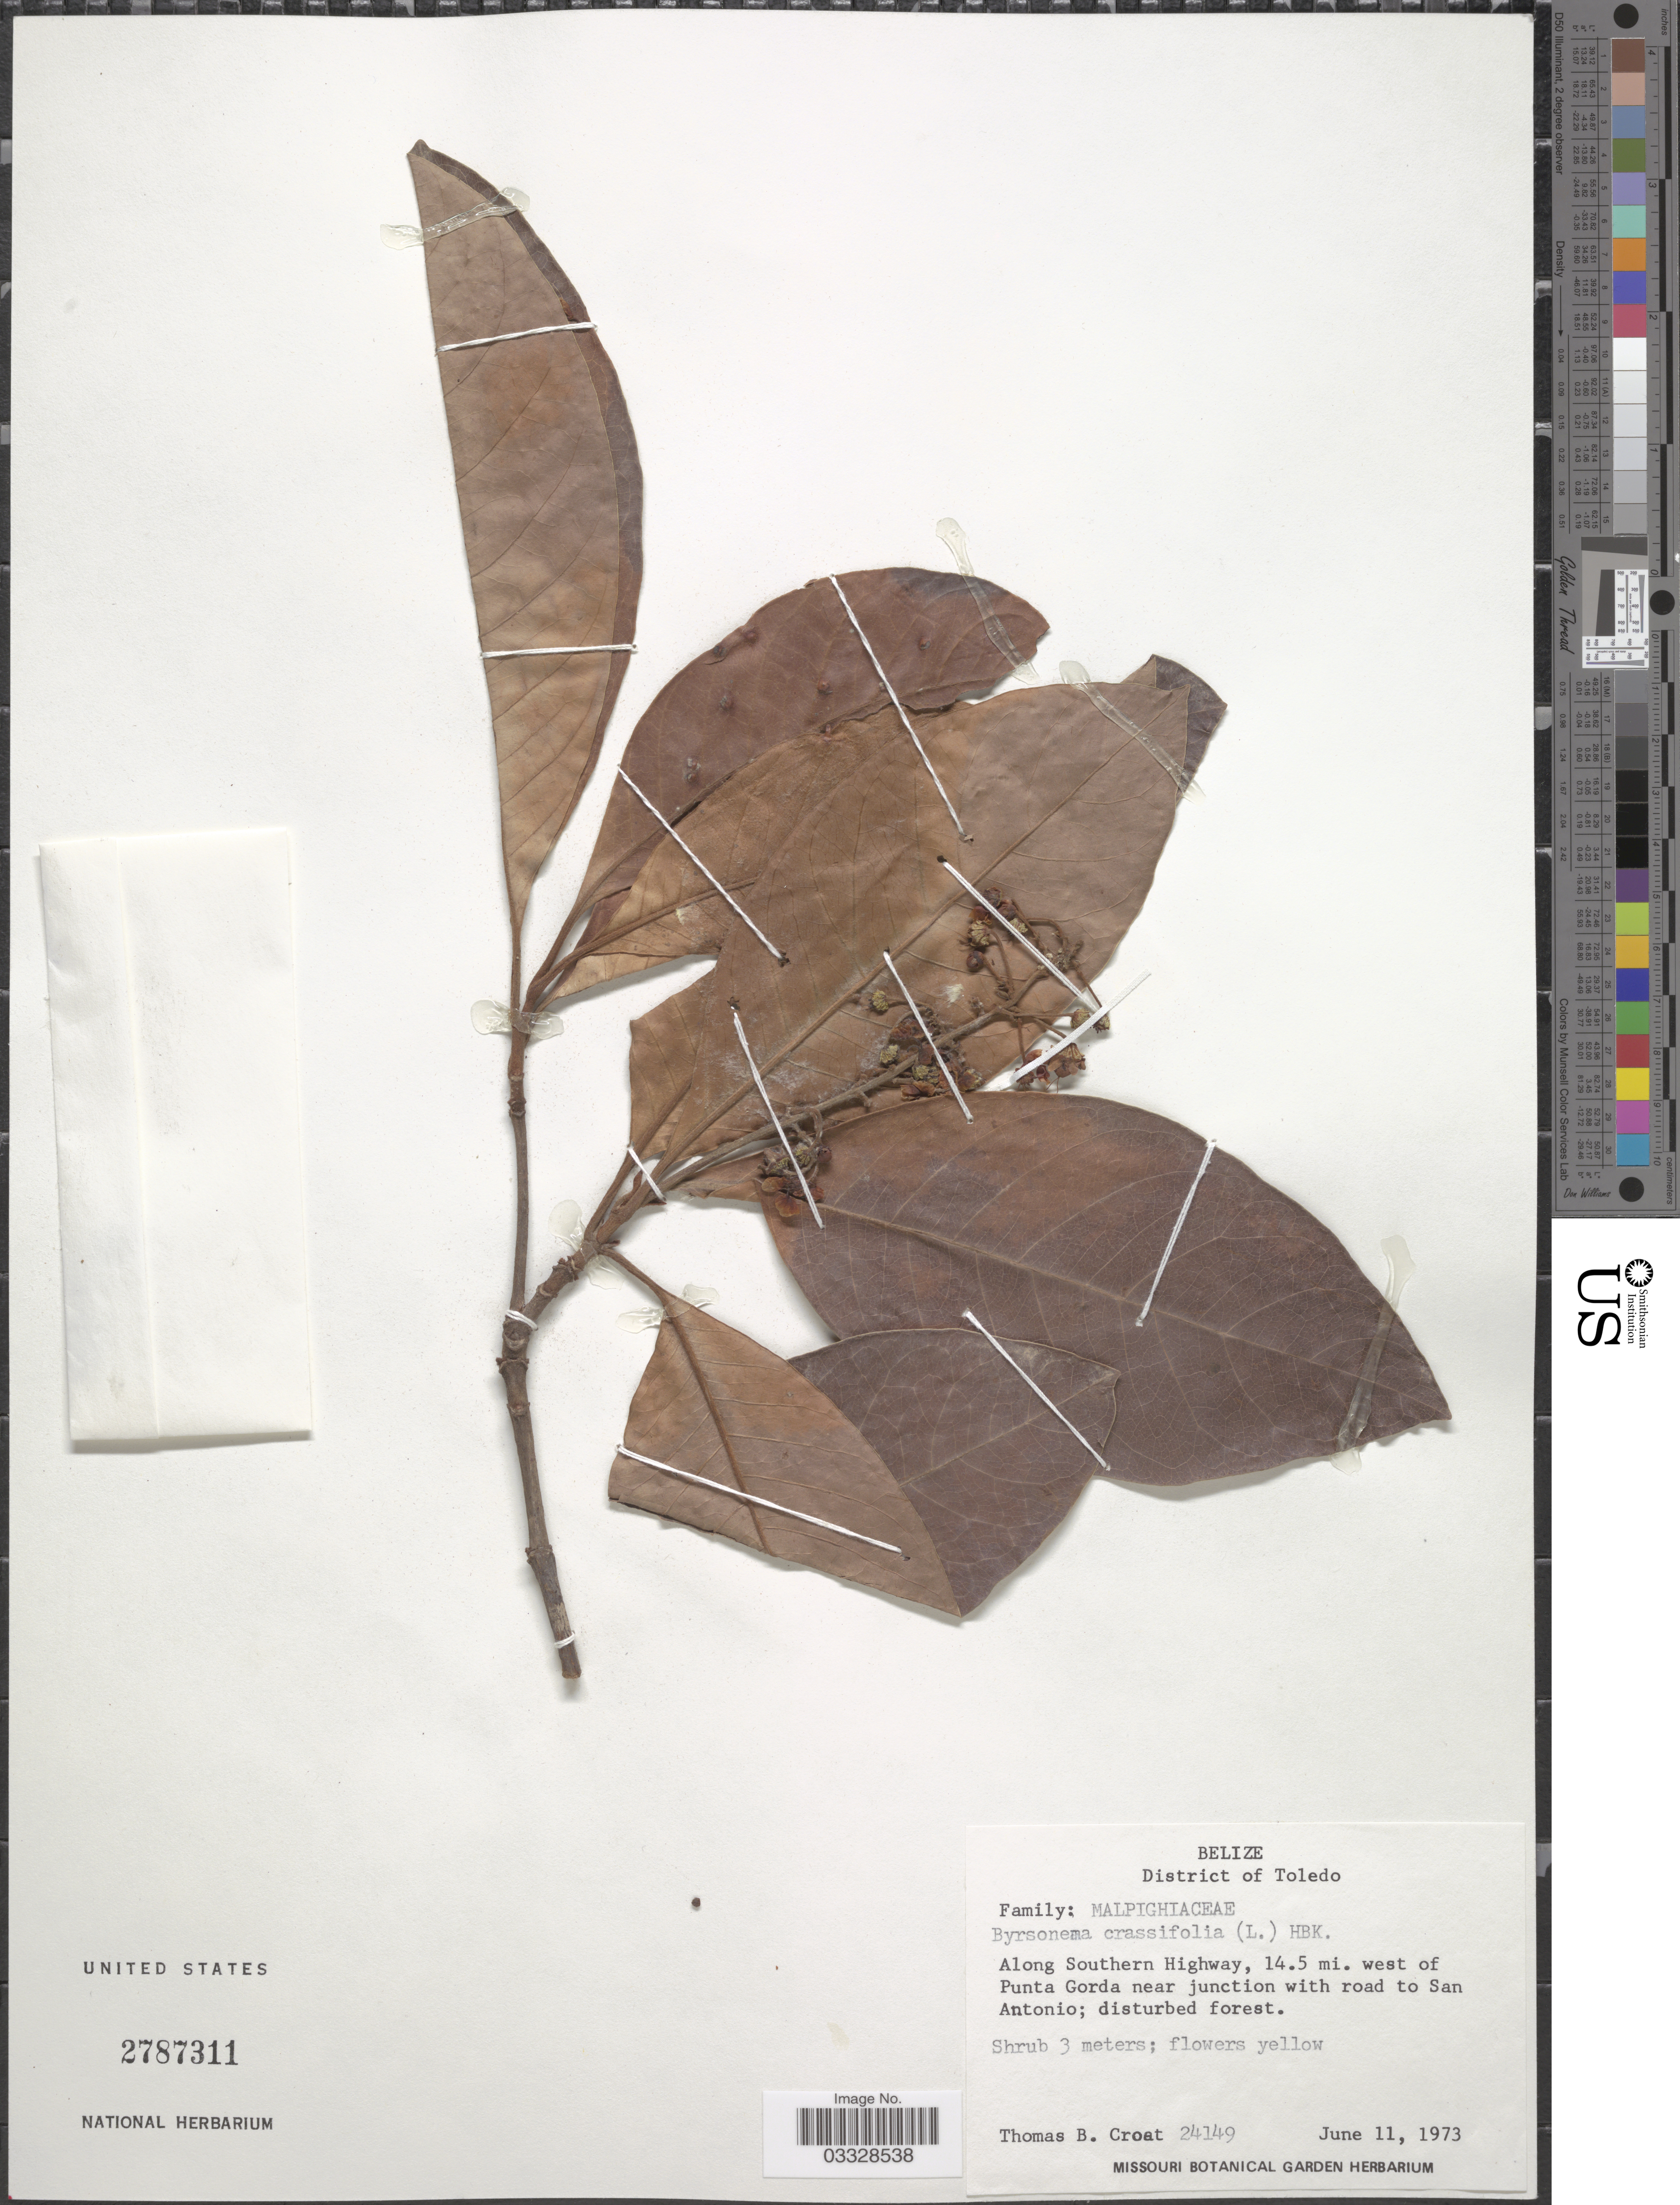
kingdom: Plantae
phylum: Tracheophyta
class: Magnoliopsida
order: Malpighiales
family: Malpighiaceae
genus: Byrsonima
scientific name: Byrsonima crassifolia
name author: (L.) Kunth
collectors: T. B. Croat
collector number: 24149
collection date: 1973-06-11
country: Belize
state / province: Toledo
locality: District of Toledo. Along Southern Highway, 14.5 mi. west of Punta Gorda near junction with road to San Antonio.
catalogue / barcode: US 2787311